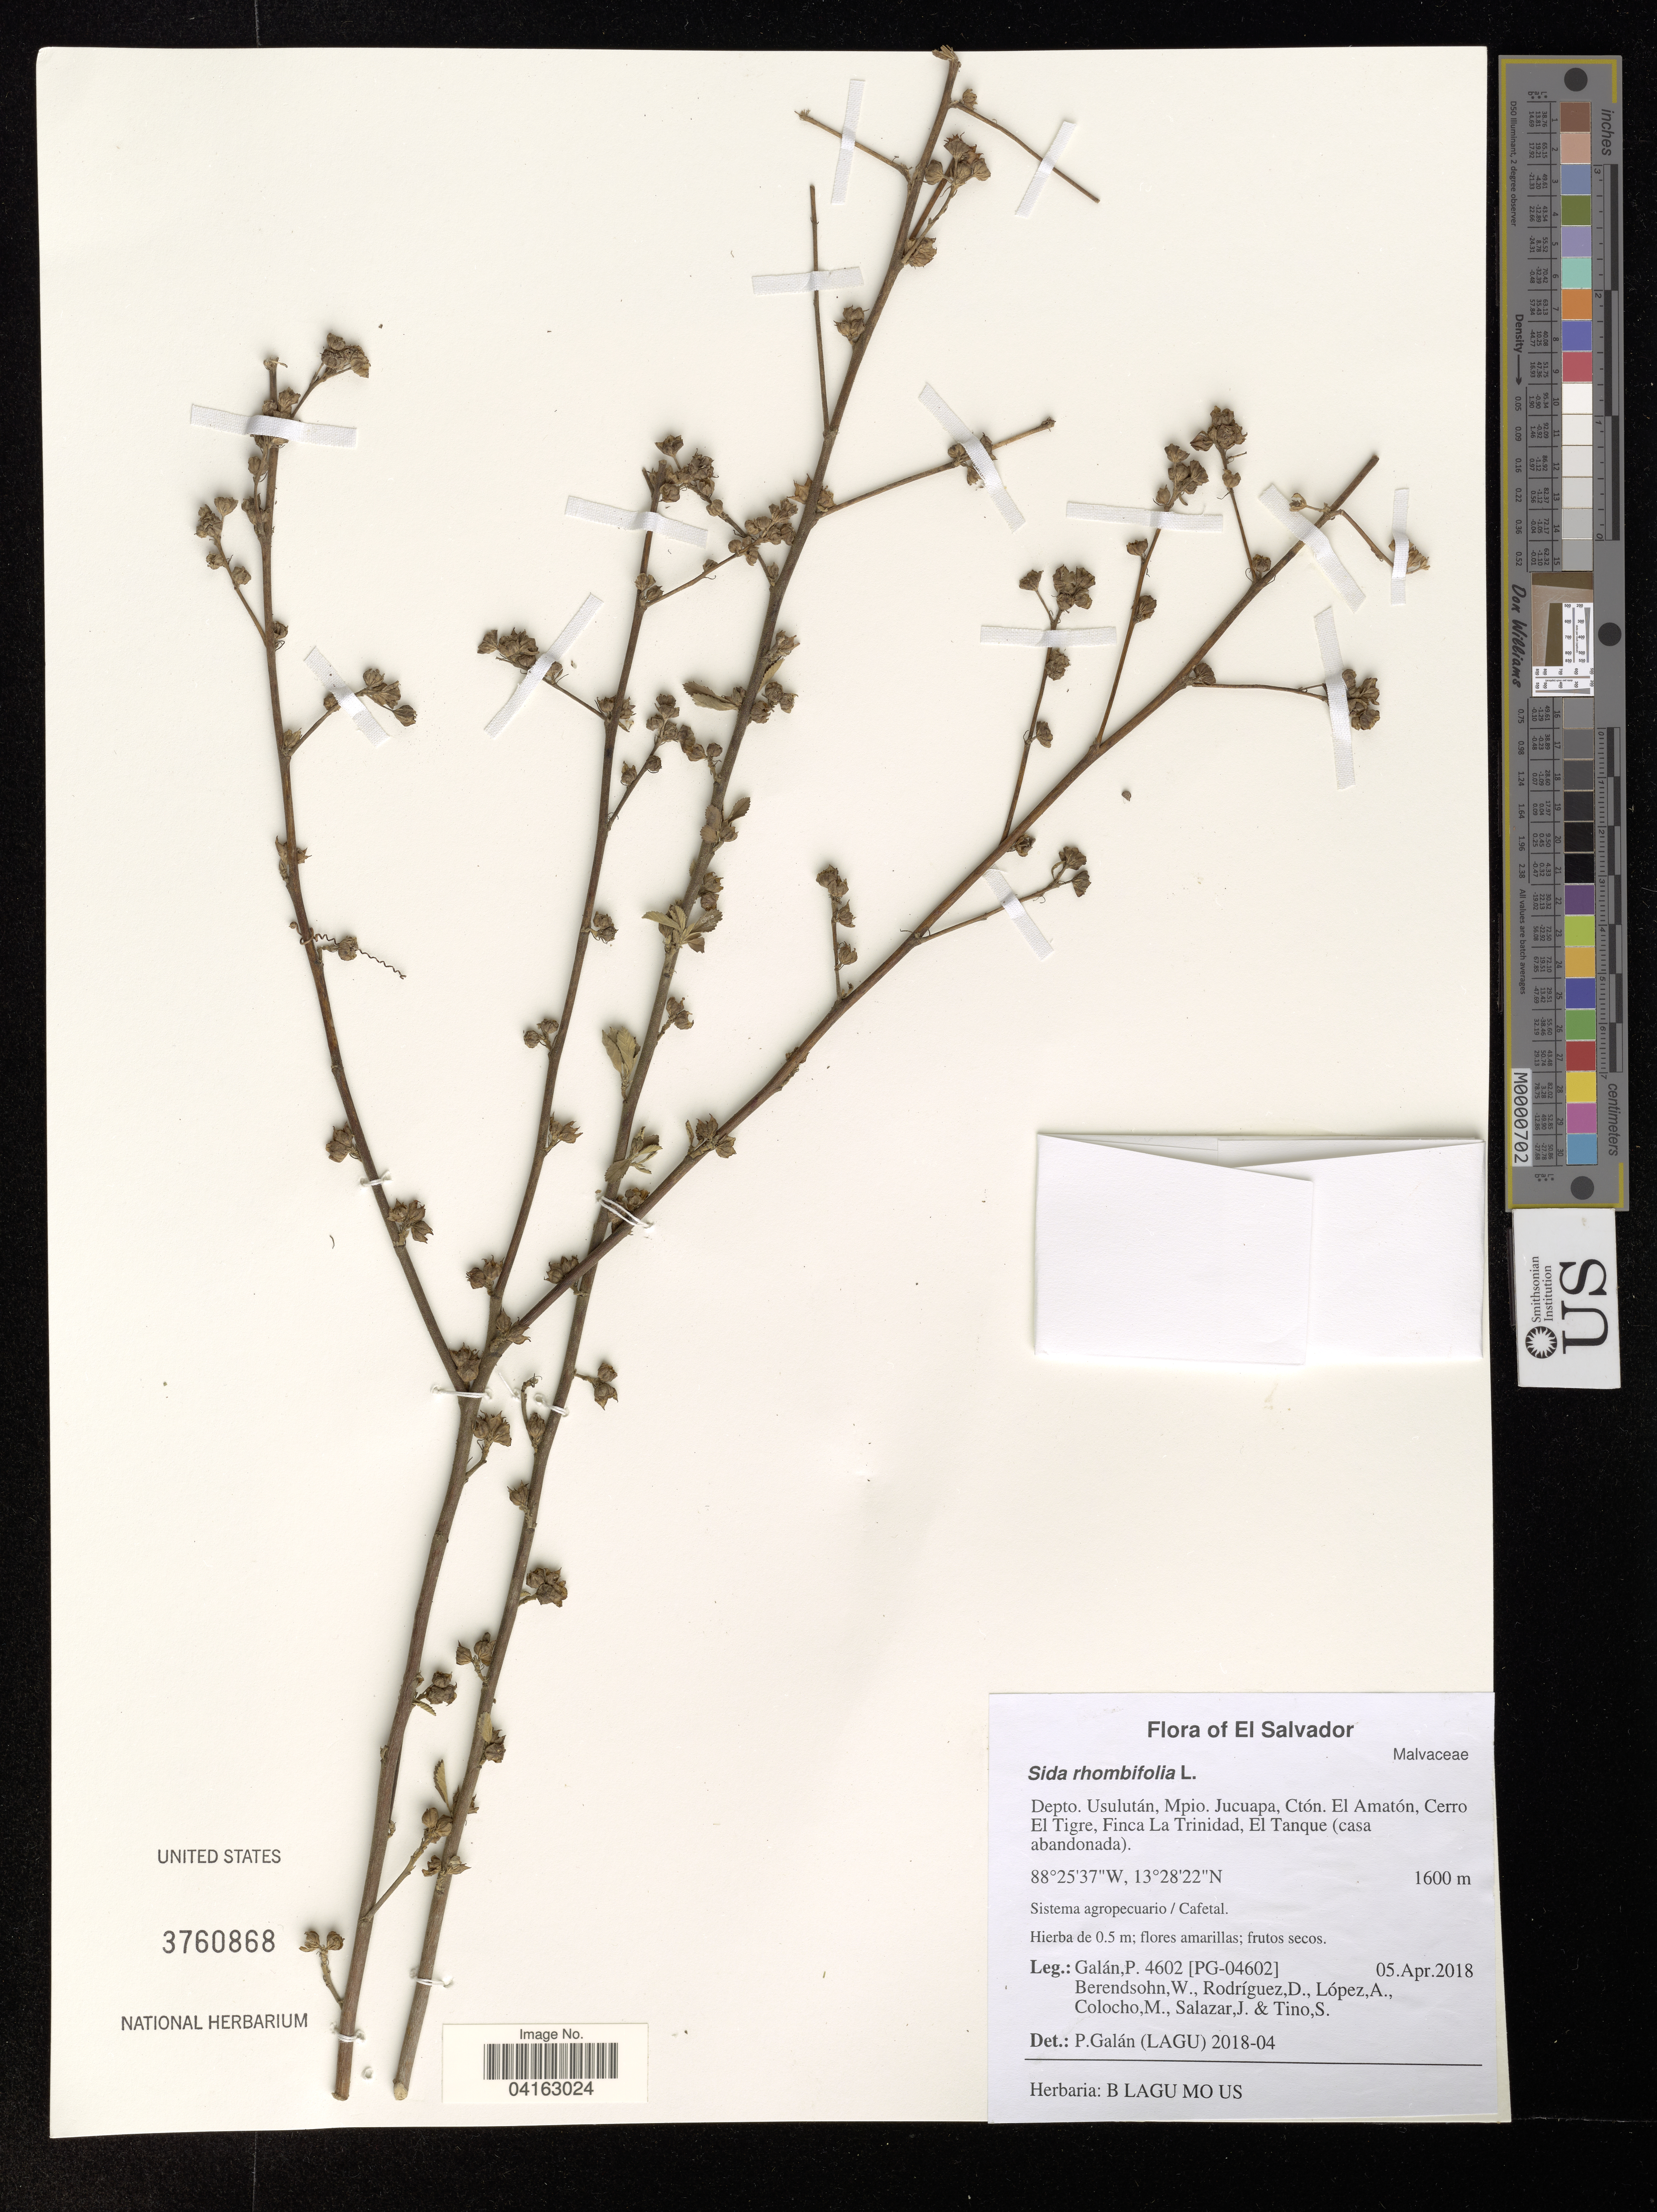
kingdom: Plantae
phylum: Tracheophyta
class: Magnoliopsida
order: Malvales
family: Malvaceae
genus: Sida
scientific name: Sida rhombifolia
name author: L.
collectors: P. Galan, W. Berendsohn, D. Rodriguez, A. López & et al.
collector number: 4602 / [PG-04602]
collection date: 2018-04-05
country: El Salvador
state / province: Usulutan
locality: Depto. Usulután, Mpio. Jucuapa, Ctón. El Amatón, Cerro El Tigre, Finca La Trinidad, El Tanque (casa abandonada).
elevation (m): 1600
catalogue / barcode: US 3760868